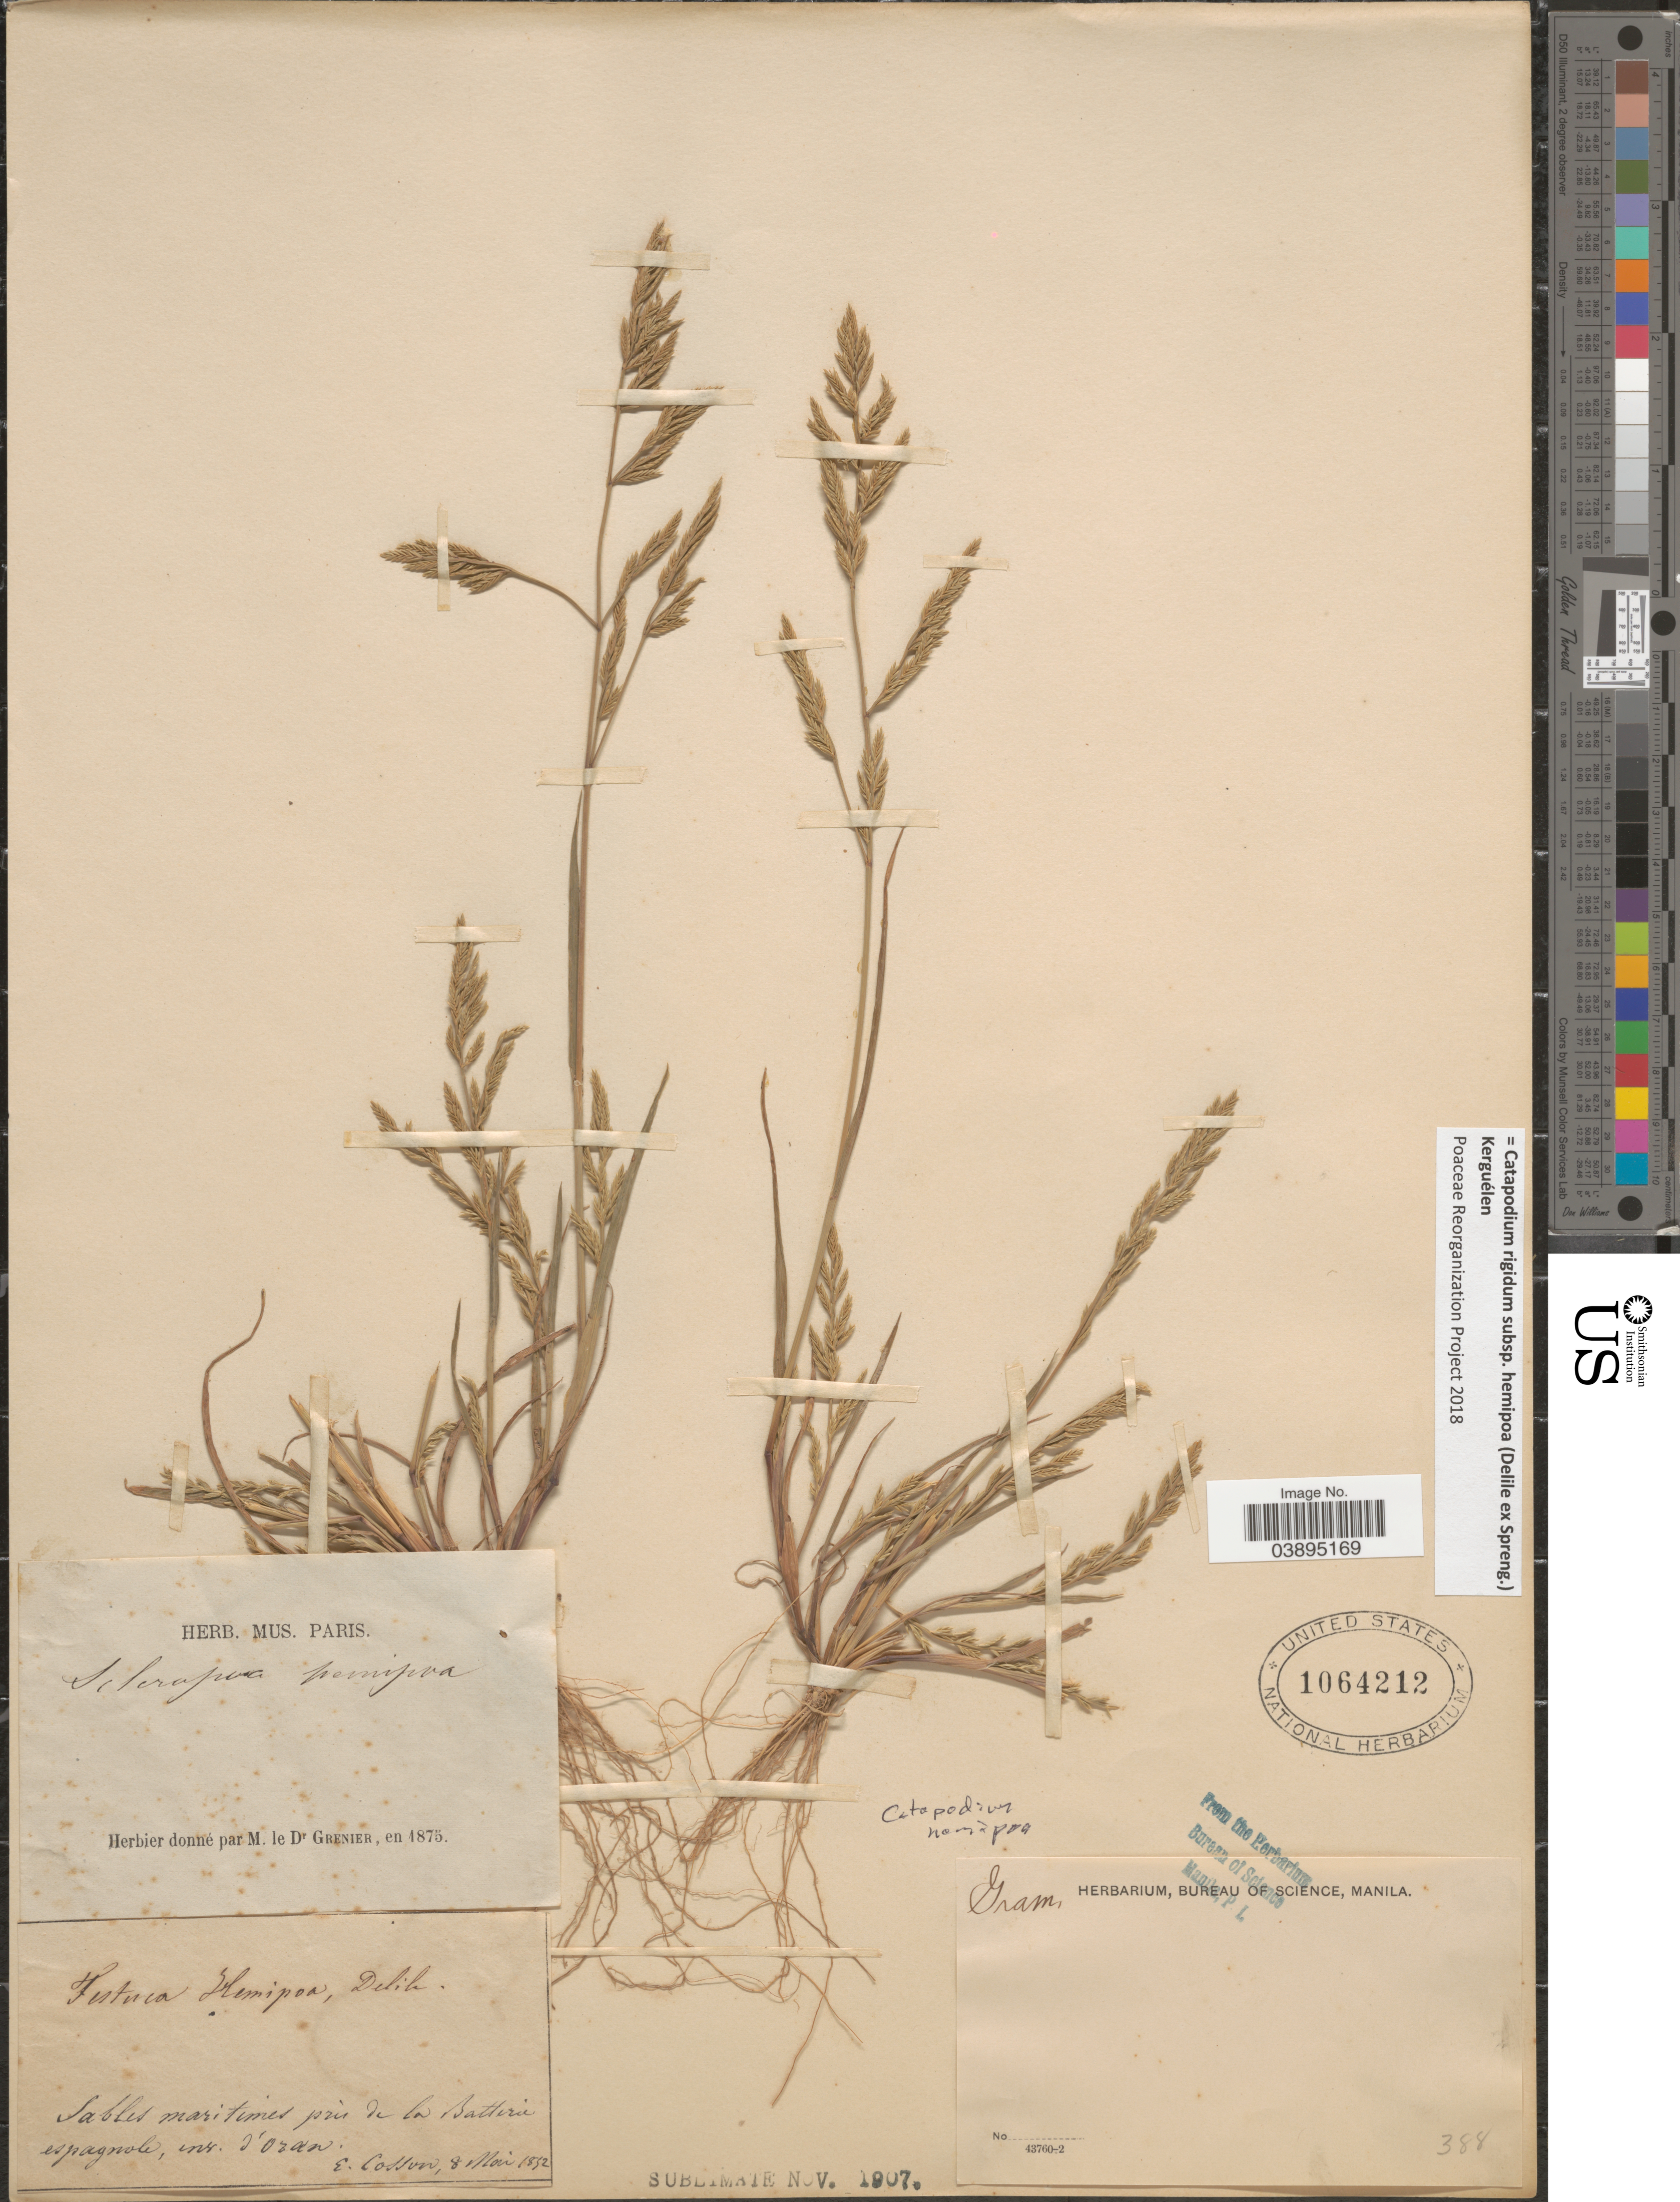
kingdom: Plantae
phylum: Tracheophyta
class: Liliopsida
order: Poales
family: Poaceae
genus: Catapodium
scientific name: Catapodium rigidum subsp. hemipoa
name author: (Delile ex Spreng.) Kerguélen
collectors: E. Cosson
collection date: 1852-05-08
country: Algeria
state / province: Oran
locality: Sables maritimes près de la Batterie espagnole, ins. d'Oran.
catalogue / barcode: US 1064212